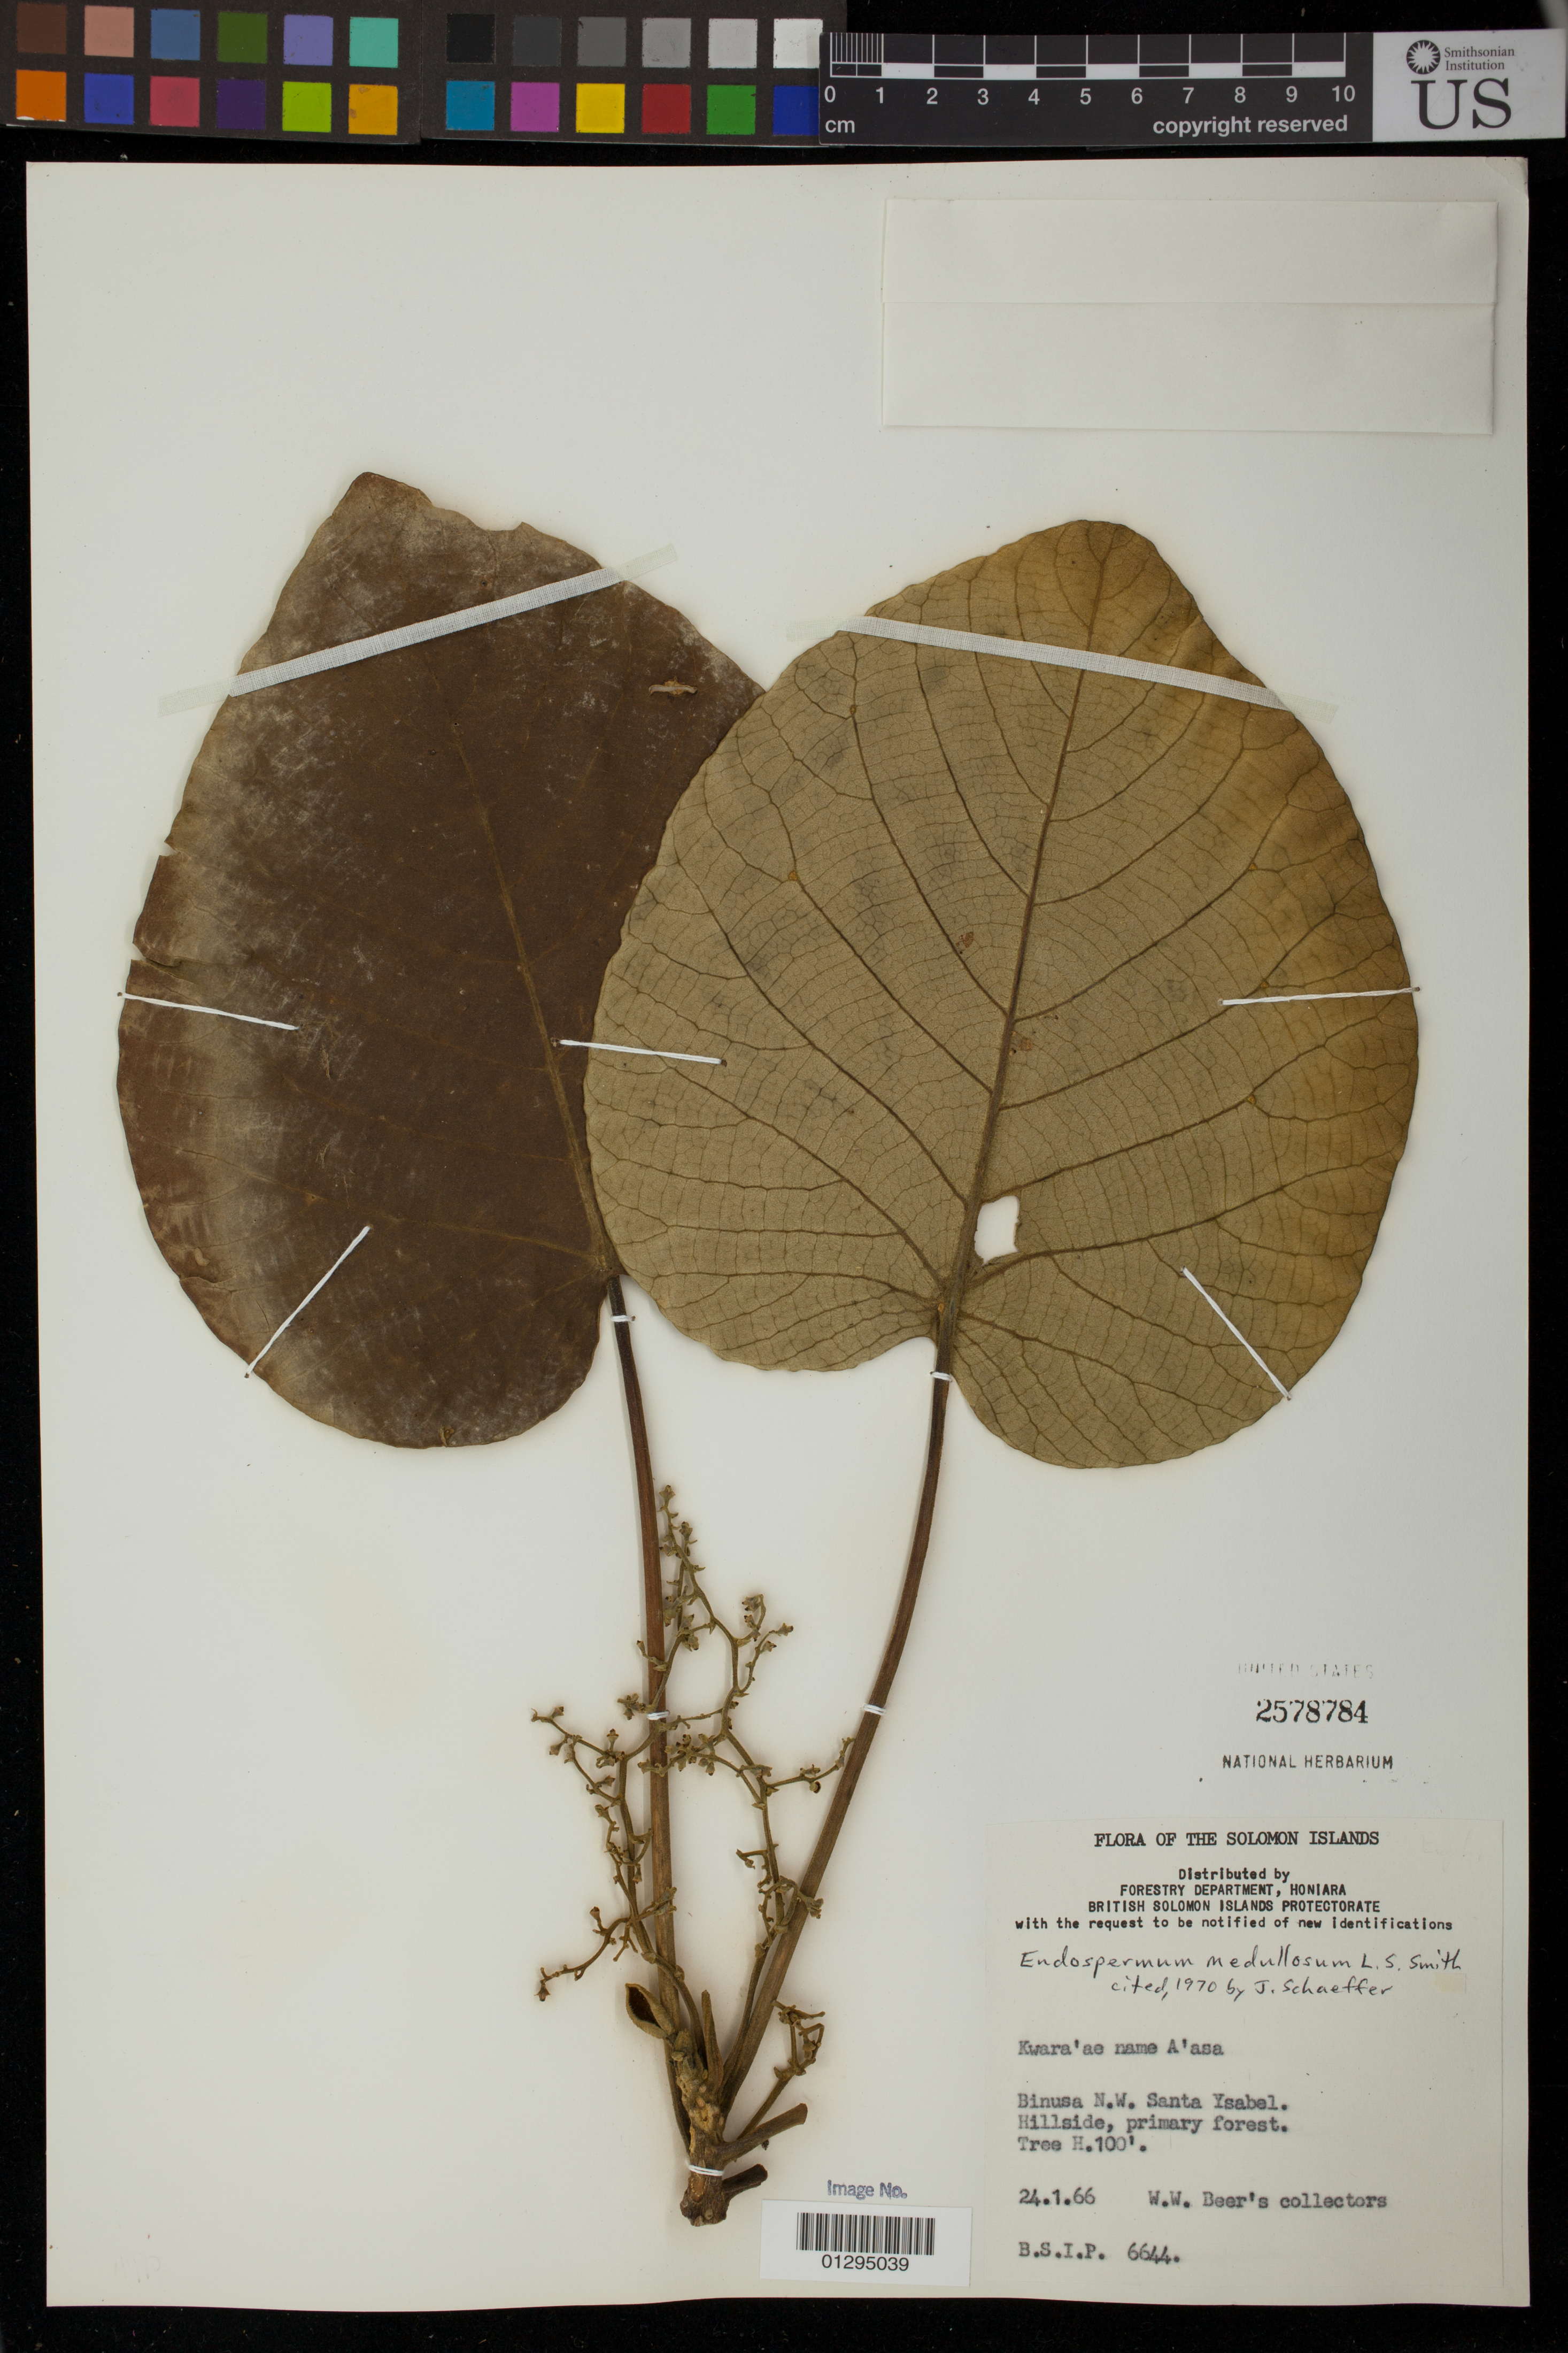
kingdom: Plantae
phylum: Tracheophyta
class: Magnoliopsida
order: Malpighiales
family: Euphorbiaceae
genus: Endospermum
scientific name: Endospermum medullosum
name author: L.S. Sm.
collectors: W. Beer's Collectors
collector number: B.S.I.P. 6644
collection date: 1966-01-24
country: Solomon Islands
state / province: Solomon Islands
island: Santa Isabel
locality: Binusa N. W. Santa Ysabel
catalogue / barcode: US 2578784